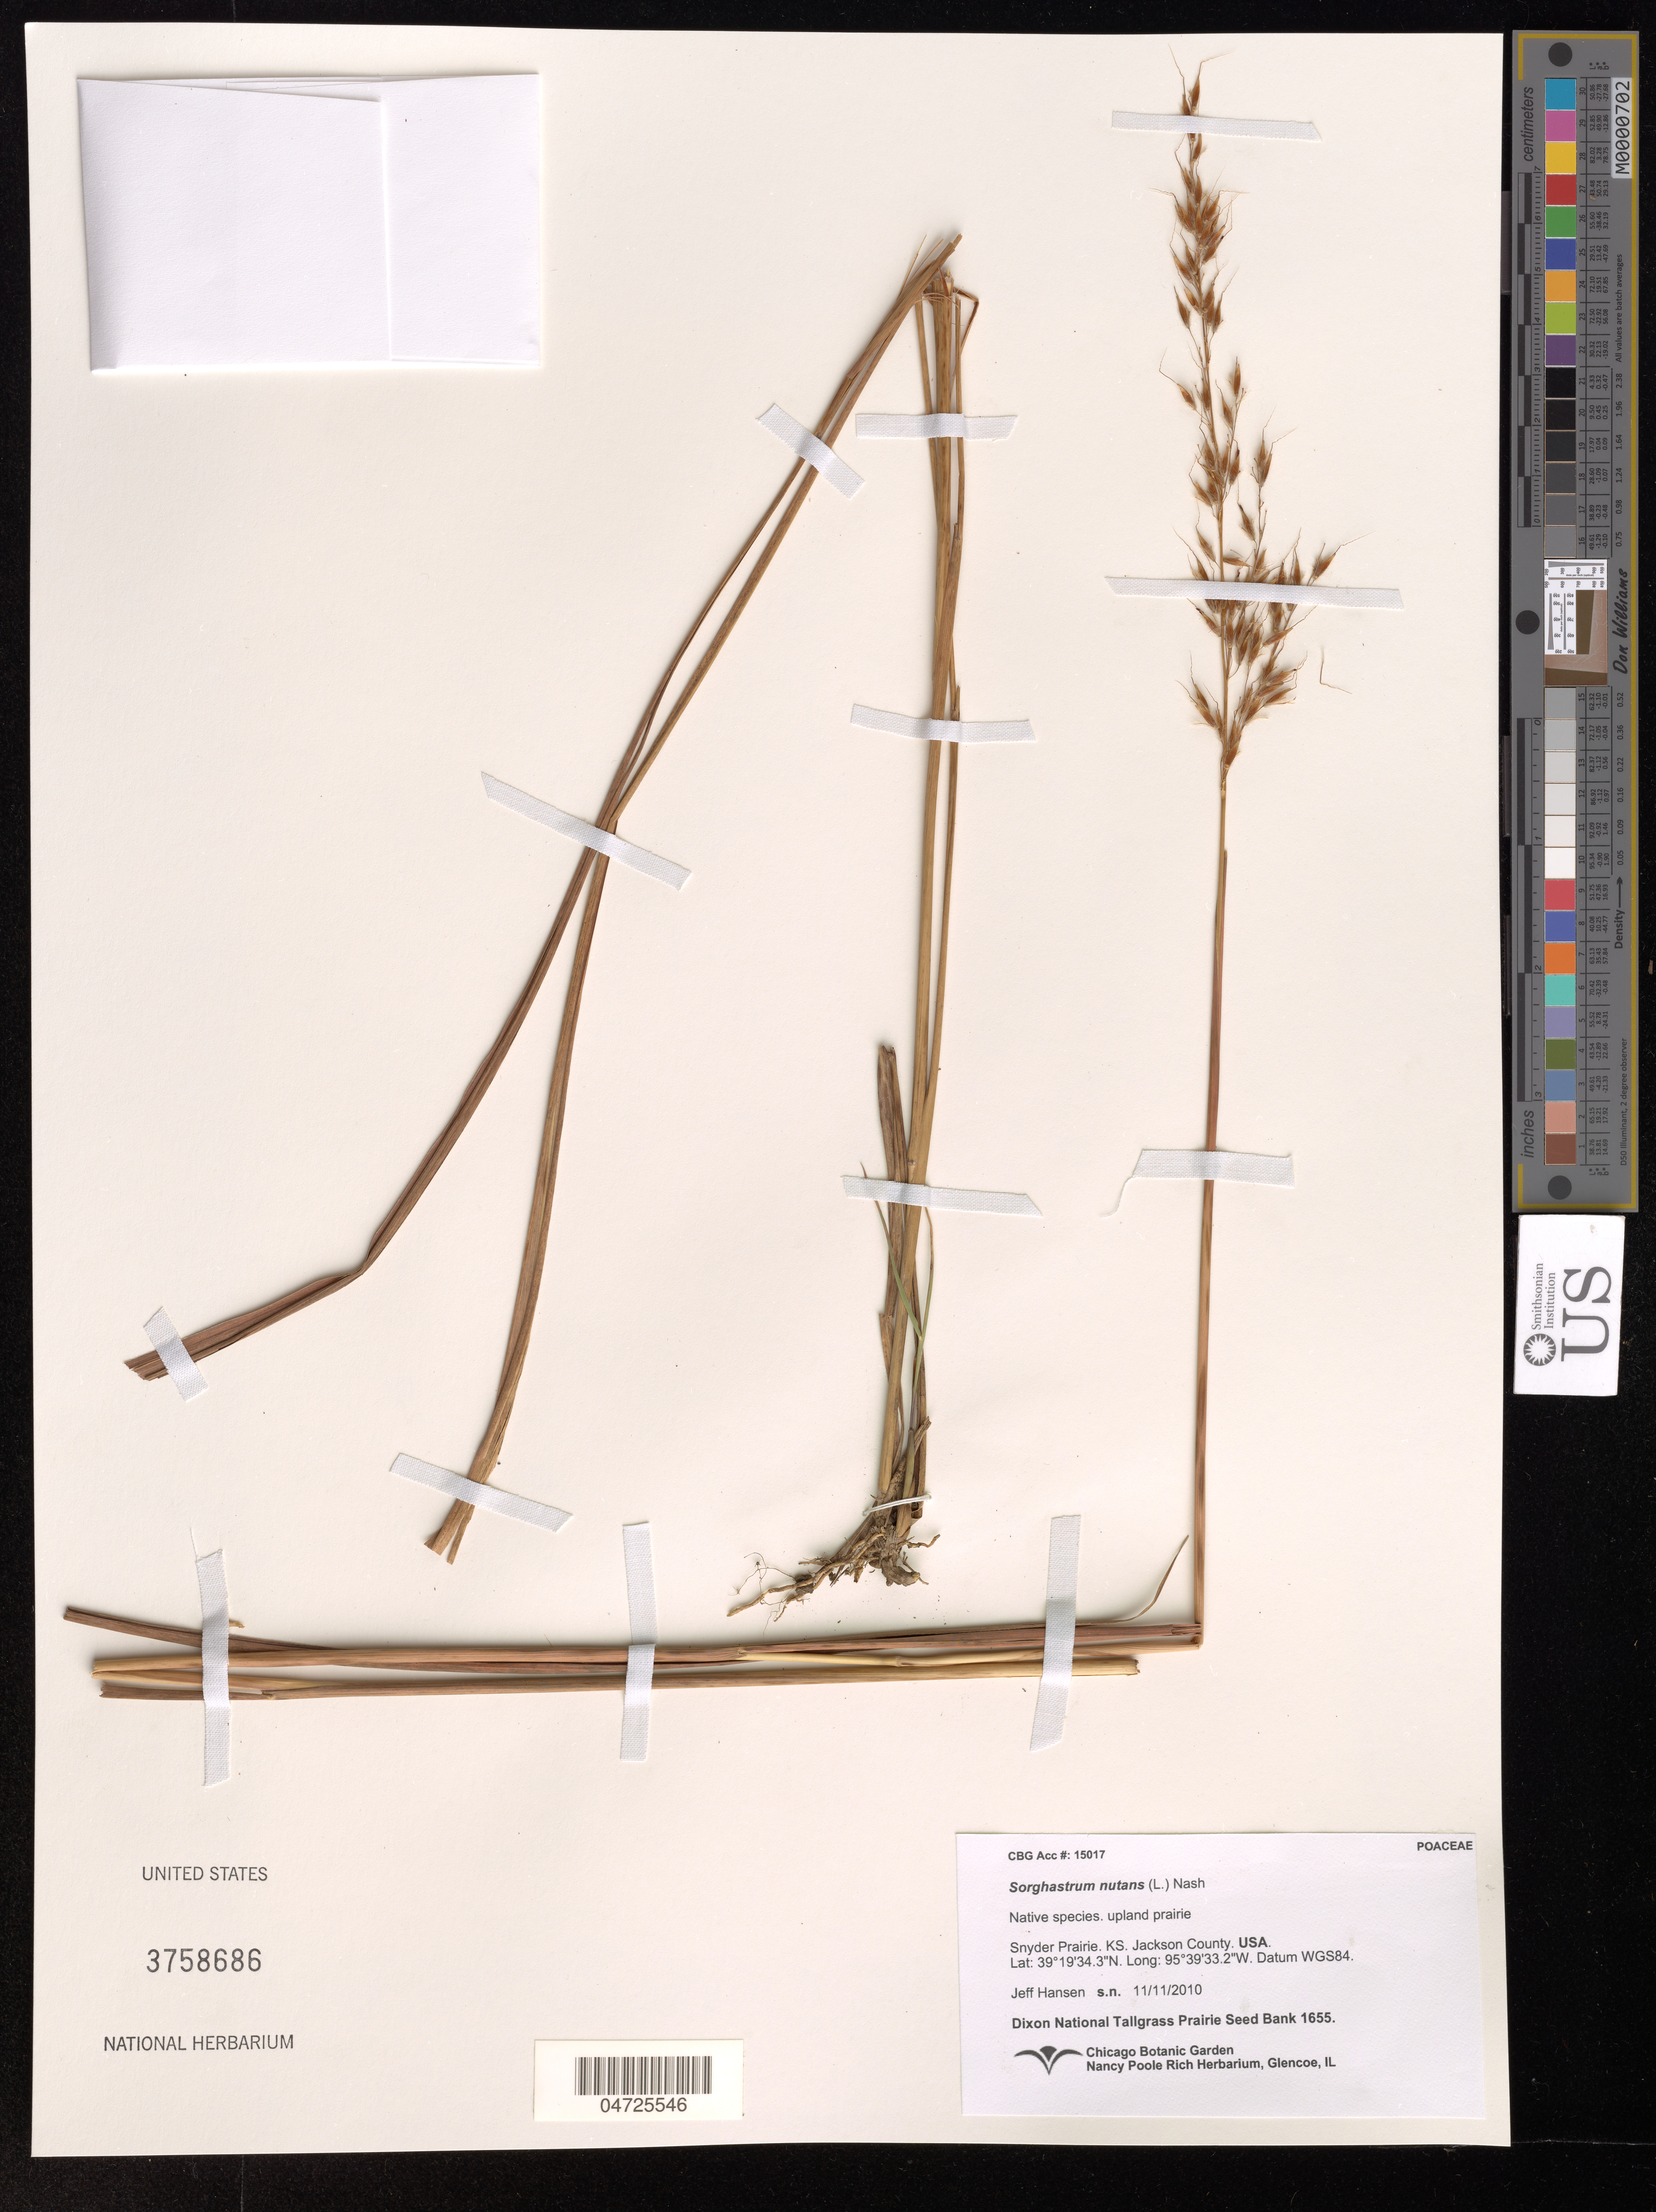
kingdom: Plantae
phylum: Tracheophyta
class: Liliopsida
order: Poales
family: Poaceae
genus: Sorghastrum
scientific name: Sorghastrum nutans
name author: (L.) Nash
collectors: J. Hansen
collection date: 2010-11-11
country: United States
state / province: Kansas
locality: Snyder Prairie. Jackson County. Datum WGS84.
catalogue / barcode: US 3758686